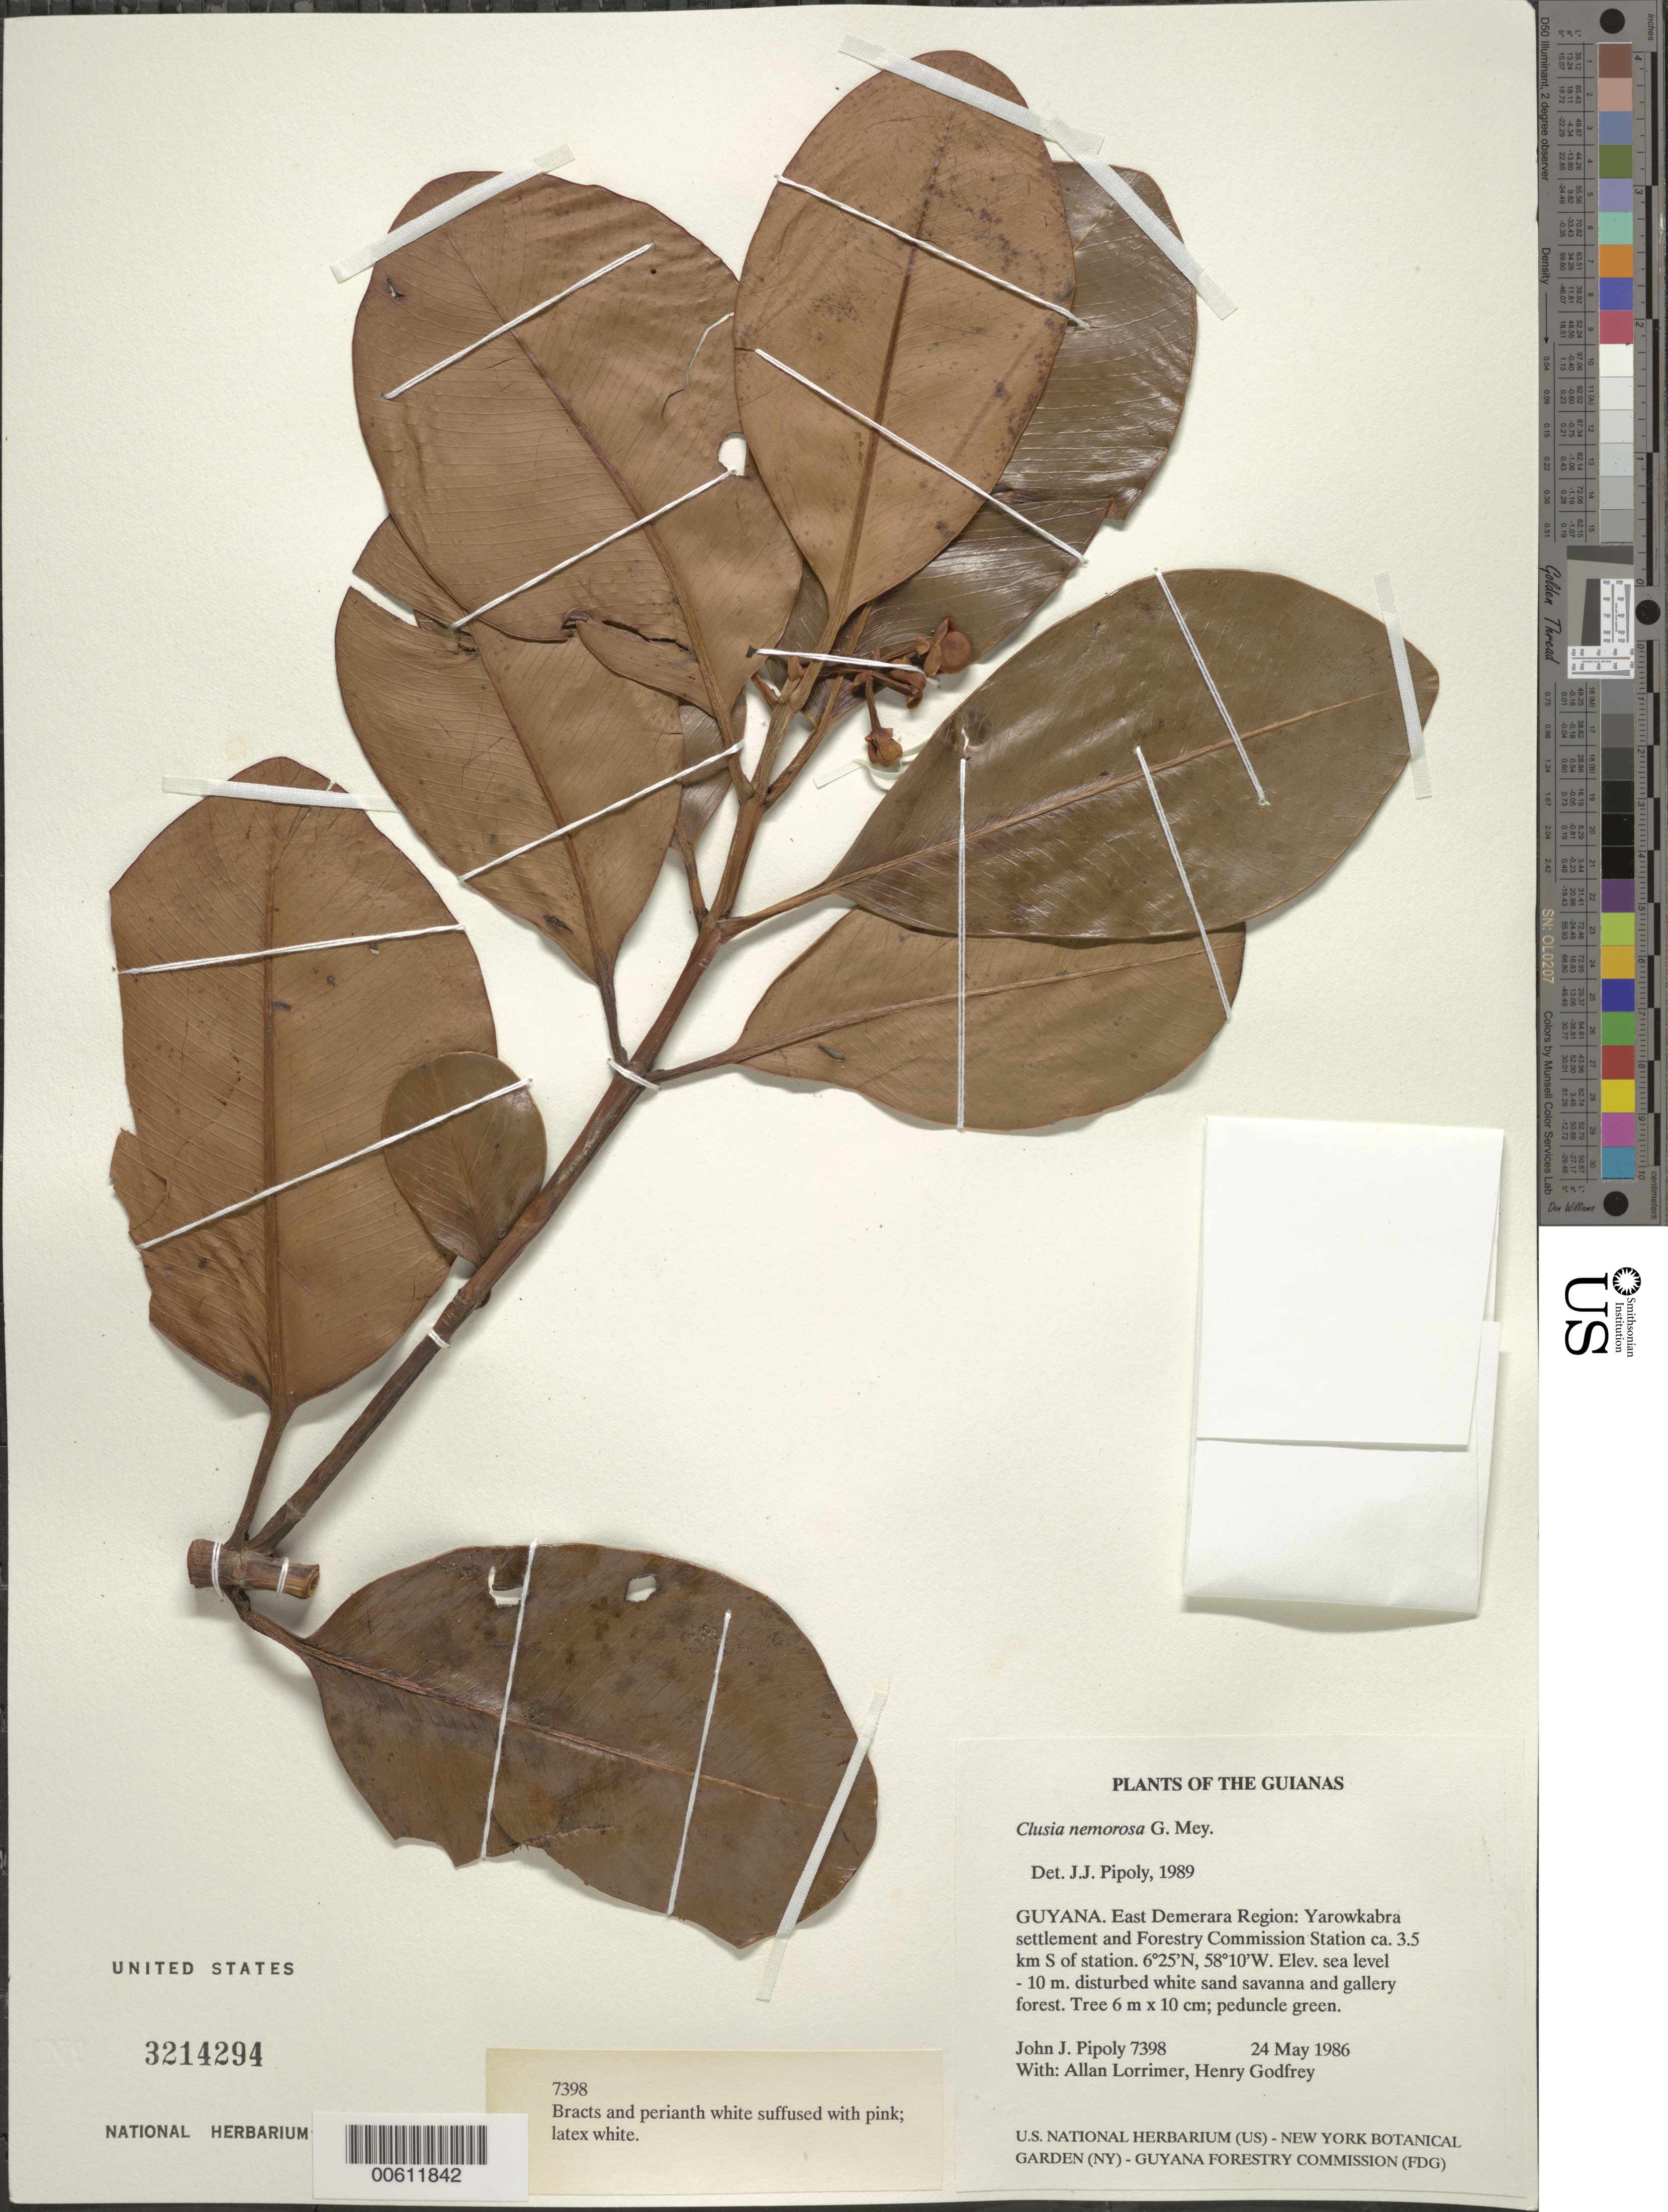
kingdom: Plantae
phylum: Tracheophyta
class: Magnoliopsida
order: Malpighiales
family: Clusiaceae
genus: Clusia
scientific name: Clusia nemorosa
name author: G. Mey.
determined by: Pipoly, J. J., III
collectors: J. J. Pipoly, A. Lorrimer & H. Godfrey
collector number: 7398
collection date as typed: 24 May 1986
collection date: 1986-05-24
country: Guyana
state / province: Demerara-Mahaica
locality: Yarowkabra settlement and Forestry Commission Station ca. 3.5 km S of station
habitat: Disturbed white sand savanna and gallery forest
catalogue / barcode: US 3214294